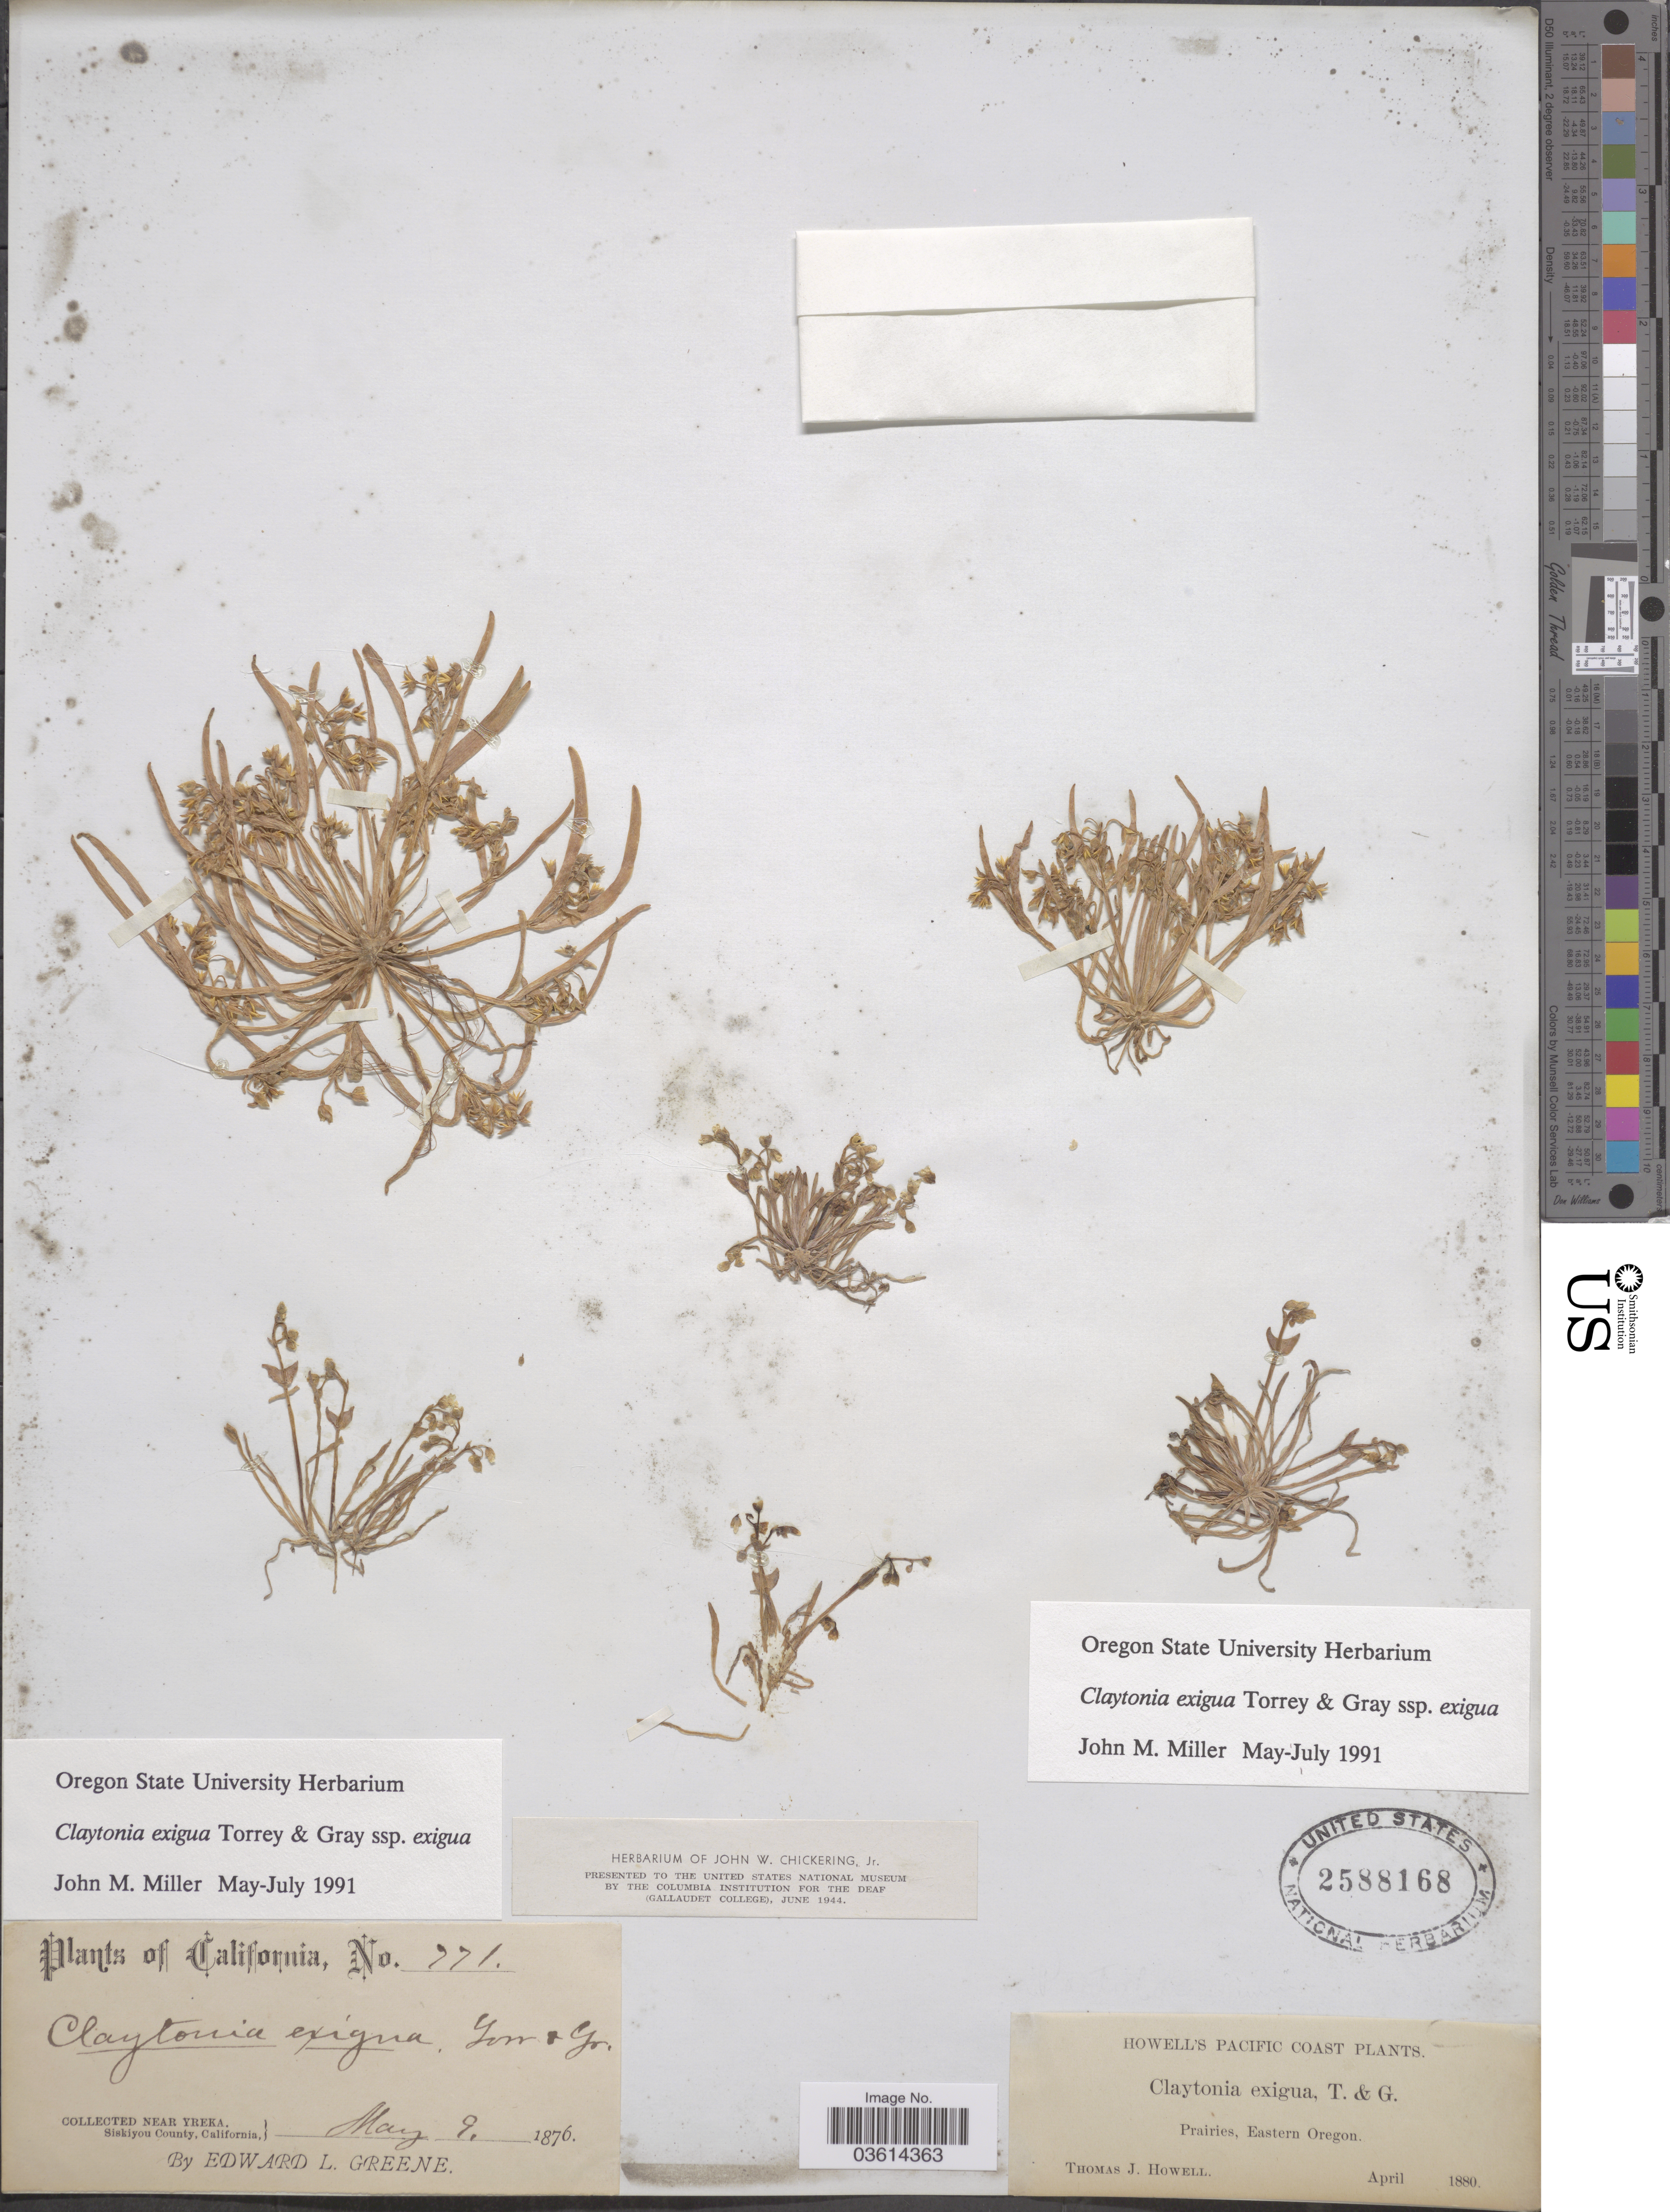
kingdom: Plantae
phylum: Tracheophyta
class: Magnoliopsida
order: Caryophyllales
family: Montiaceae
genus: Claytonia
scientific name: Claytonia exigua subsp. exigua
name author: (Douglas) Torr. & A. Gray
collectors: E. L. Greene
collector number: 771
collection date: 1876-05-09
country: United States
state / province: California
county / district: Siskiyou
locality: Near Yreka, Siskiyou County.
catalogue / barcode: US 2588168